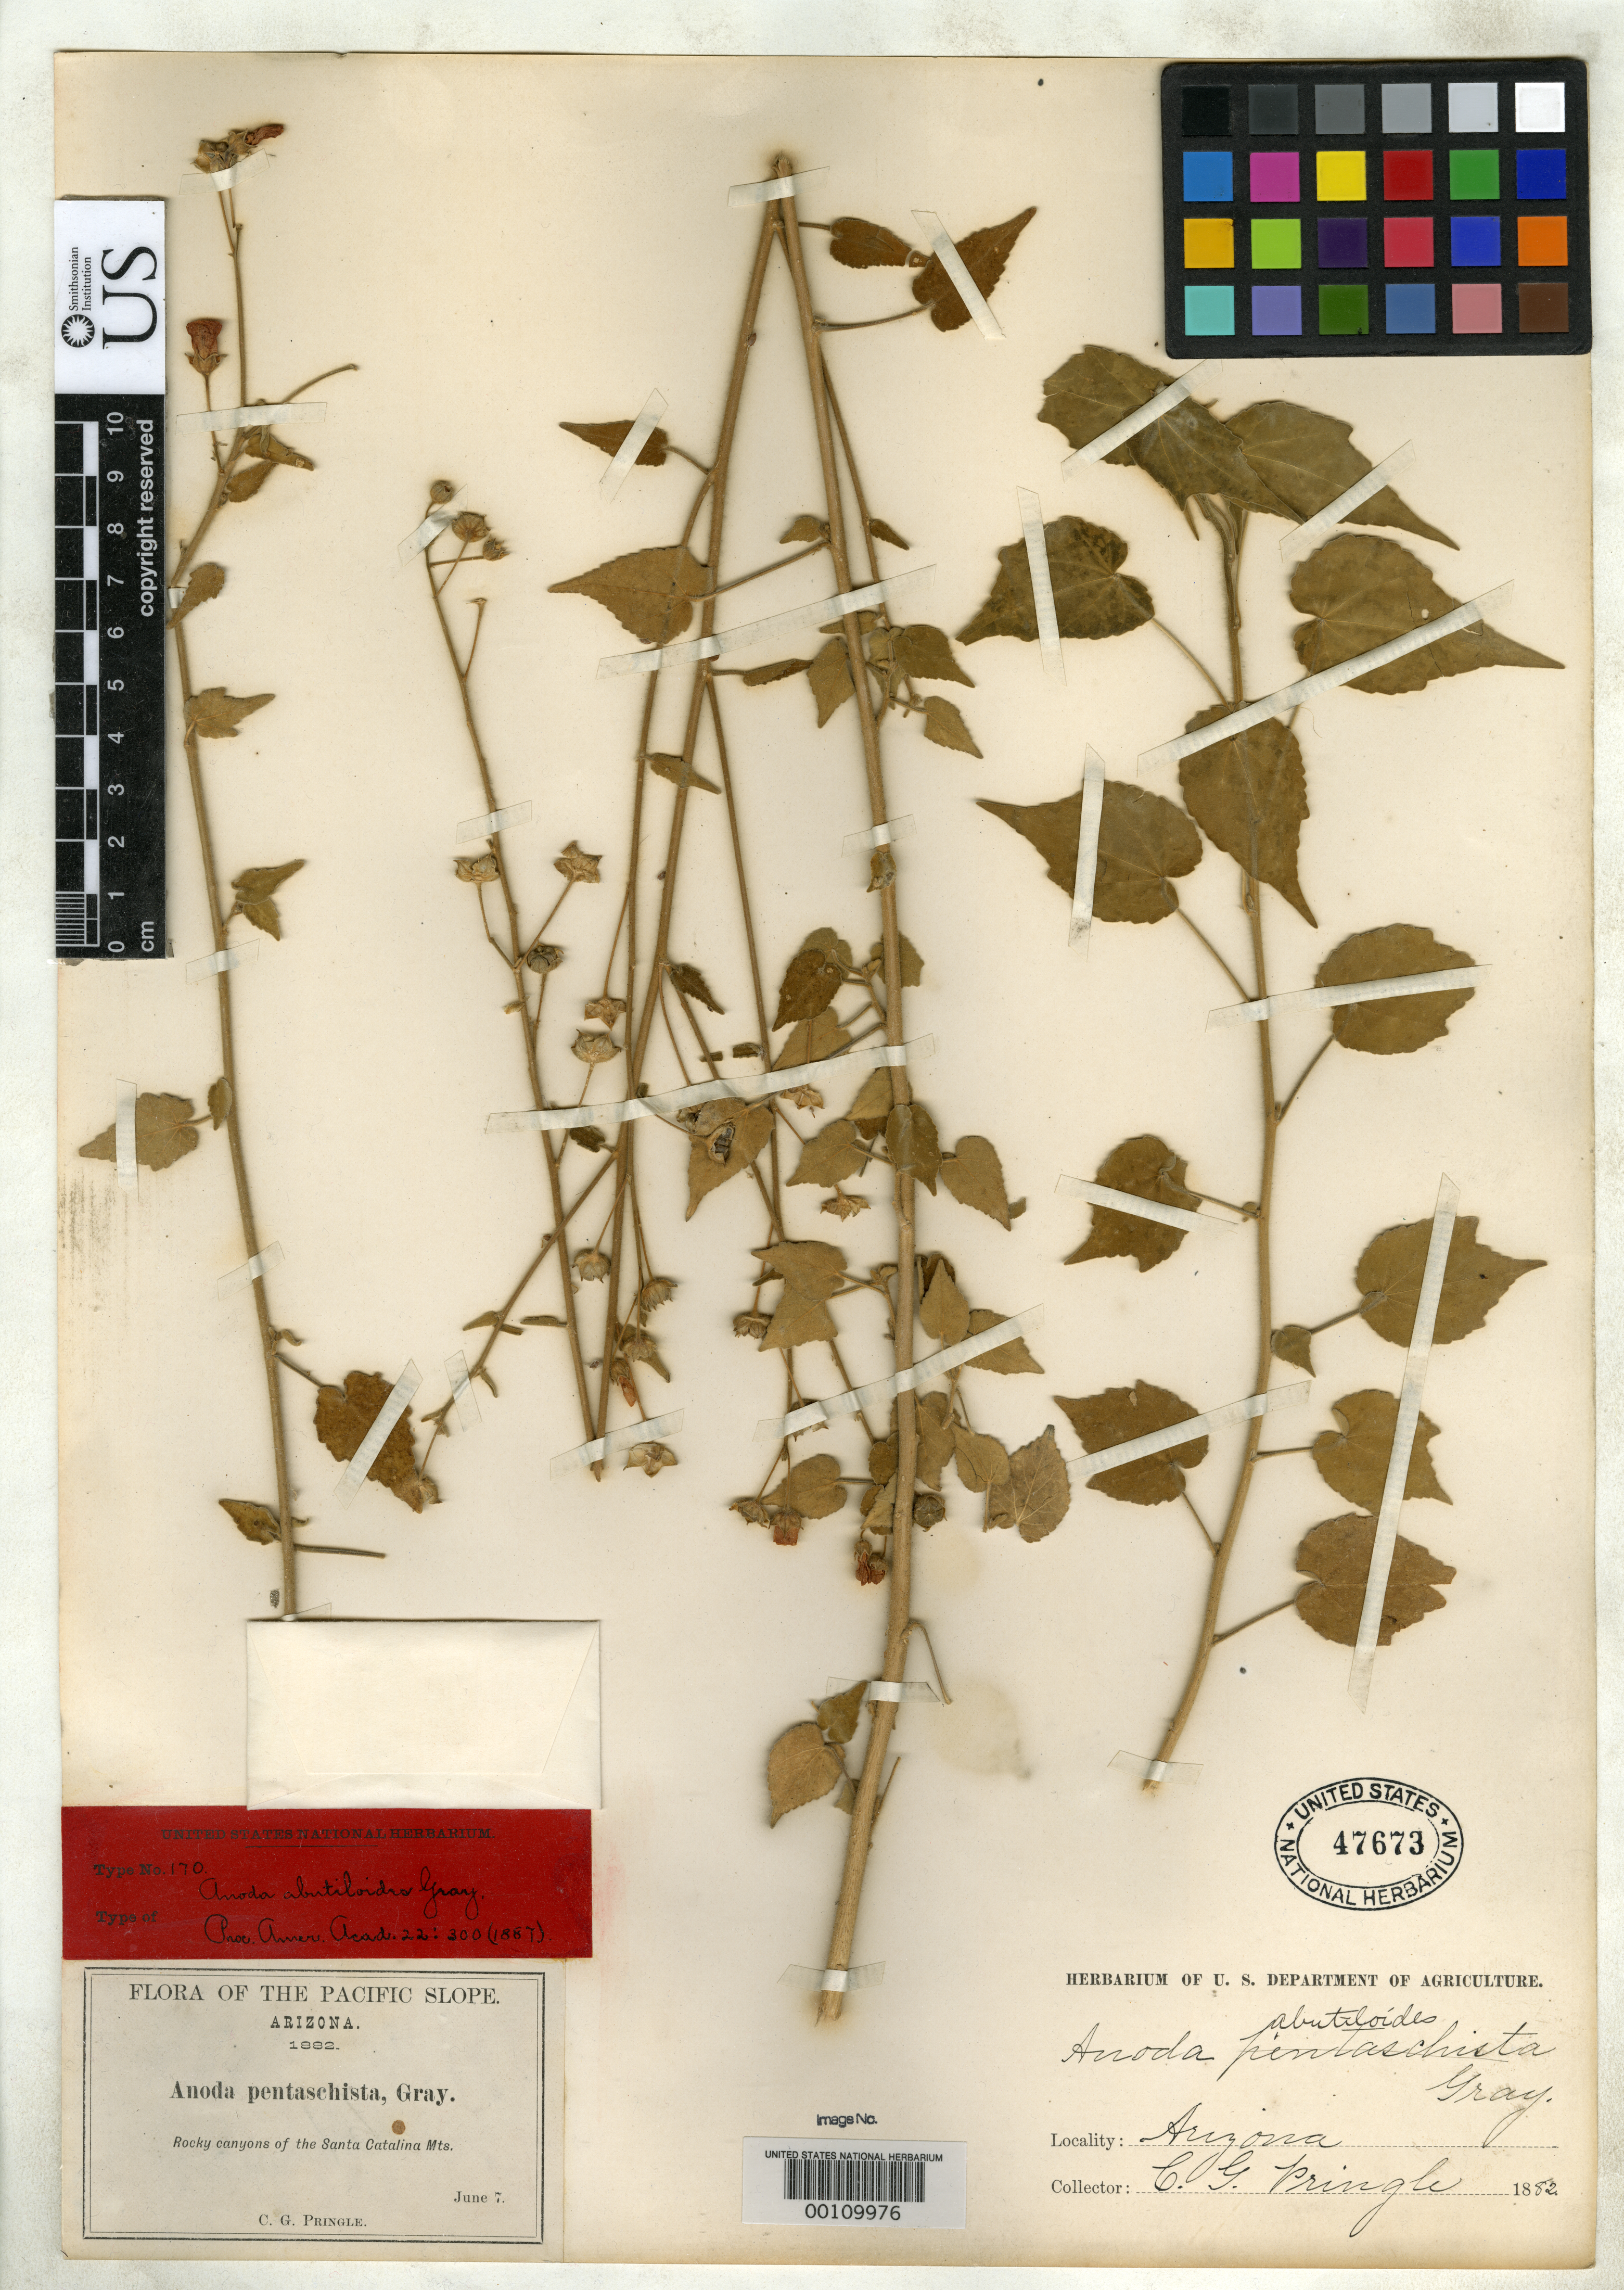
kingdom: Plantae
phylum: Tracheophyta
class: Magnoliopsida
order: Malvales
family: Malvaceae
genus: Anoda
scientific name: Anoda abutiloides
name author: A. Gray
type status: Type Collection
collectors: C. G. Pringle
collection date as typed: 07 Jun 1882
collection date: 1882-06-07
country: United States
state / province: Arizona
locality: Canyons of Santa Catalina Mountains.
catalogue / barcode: US 47673